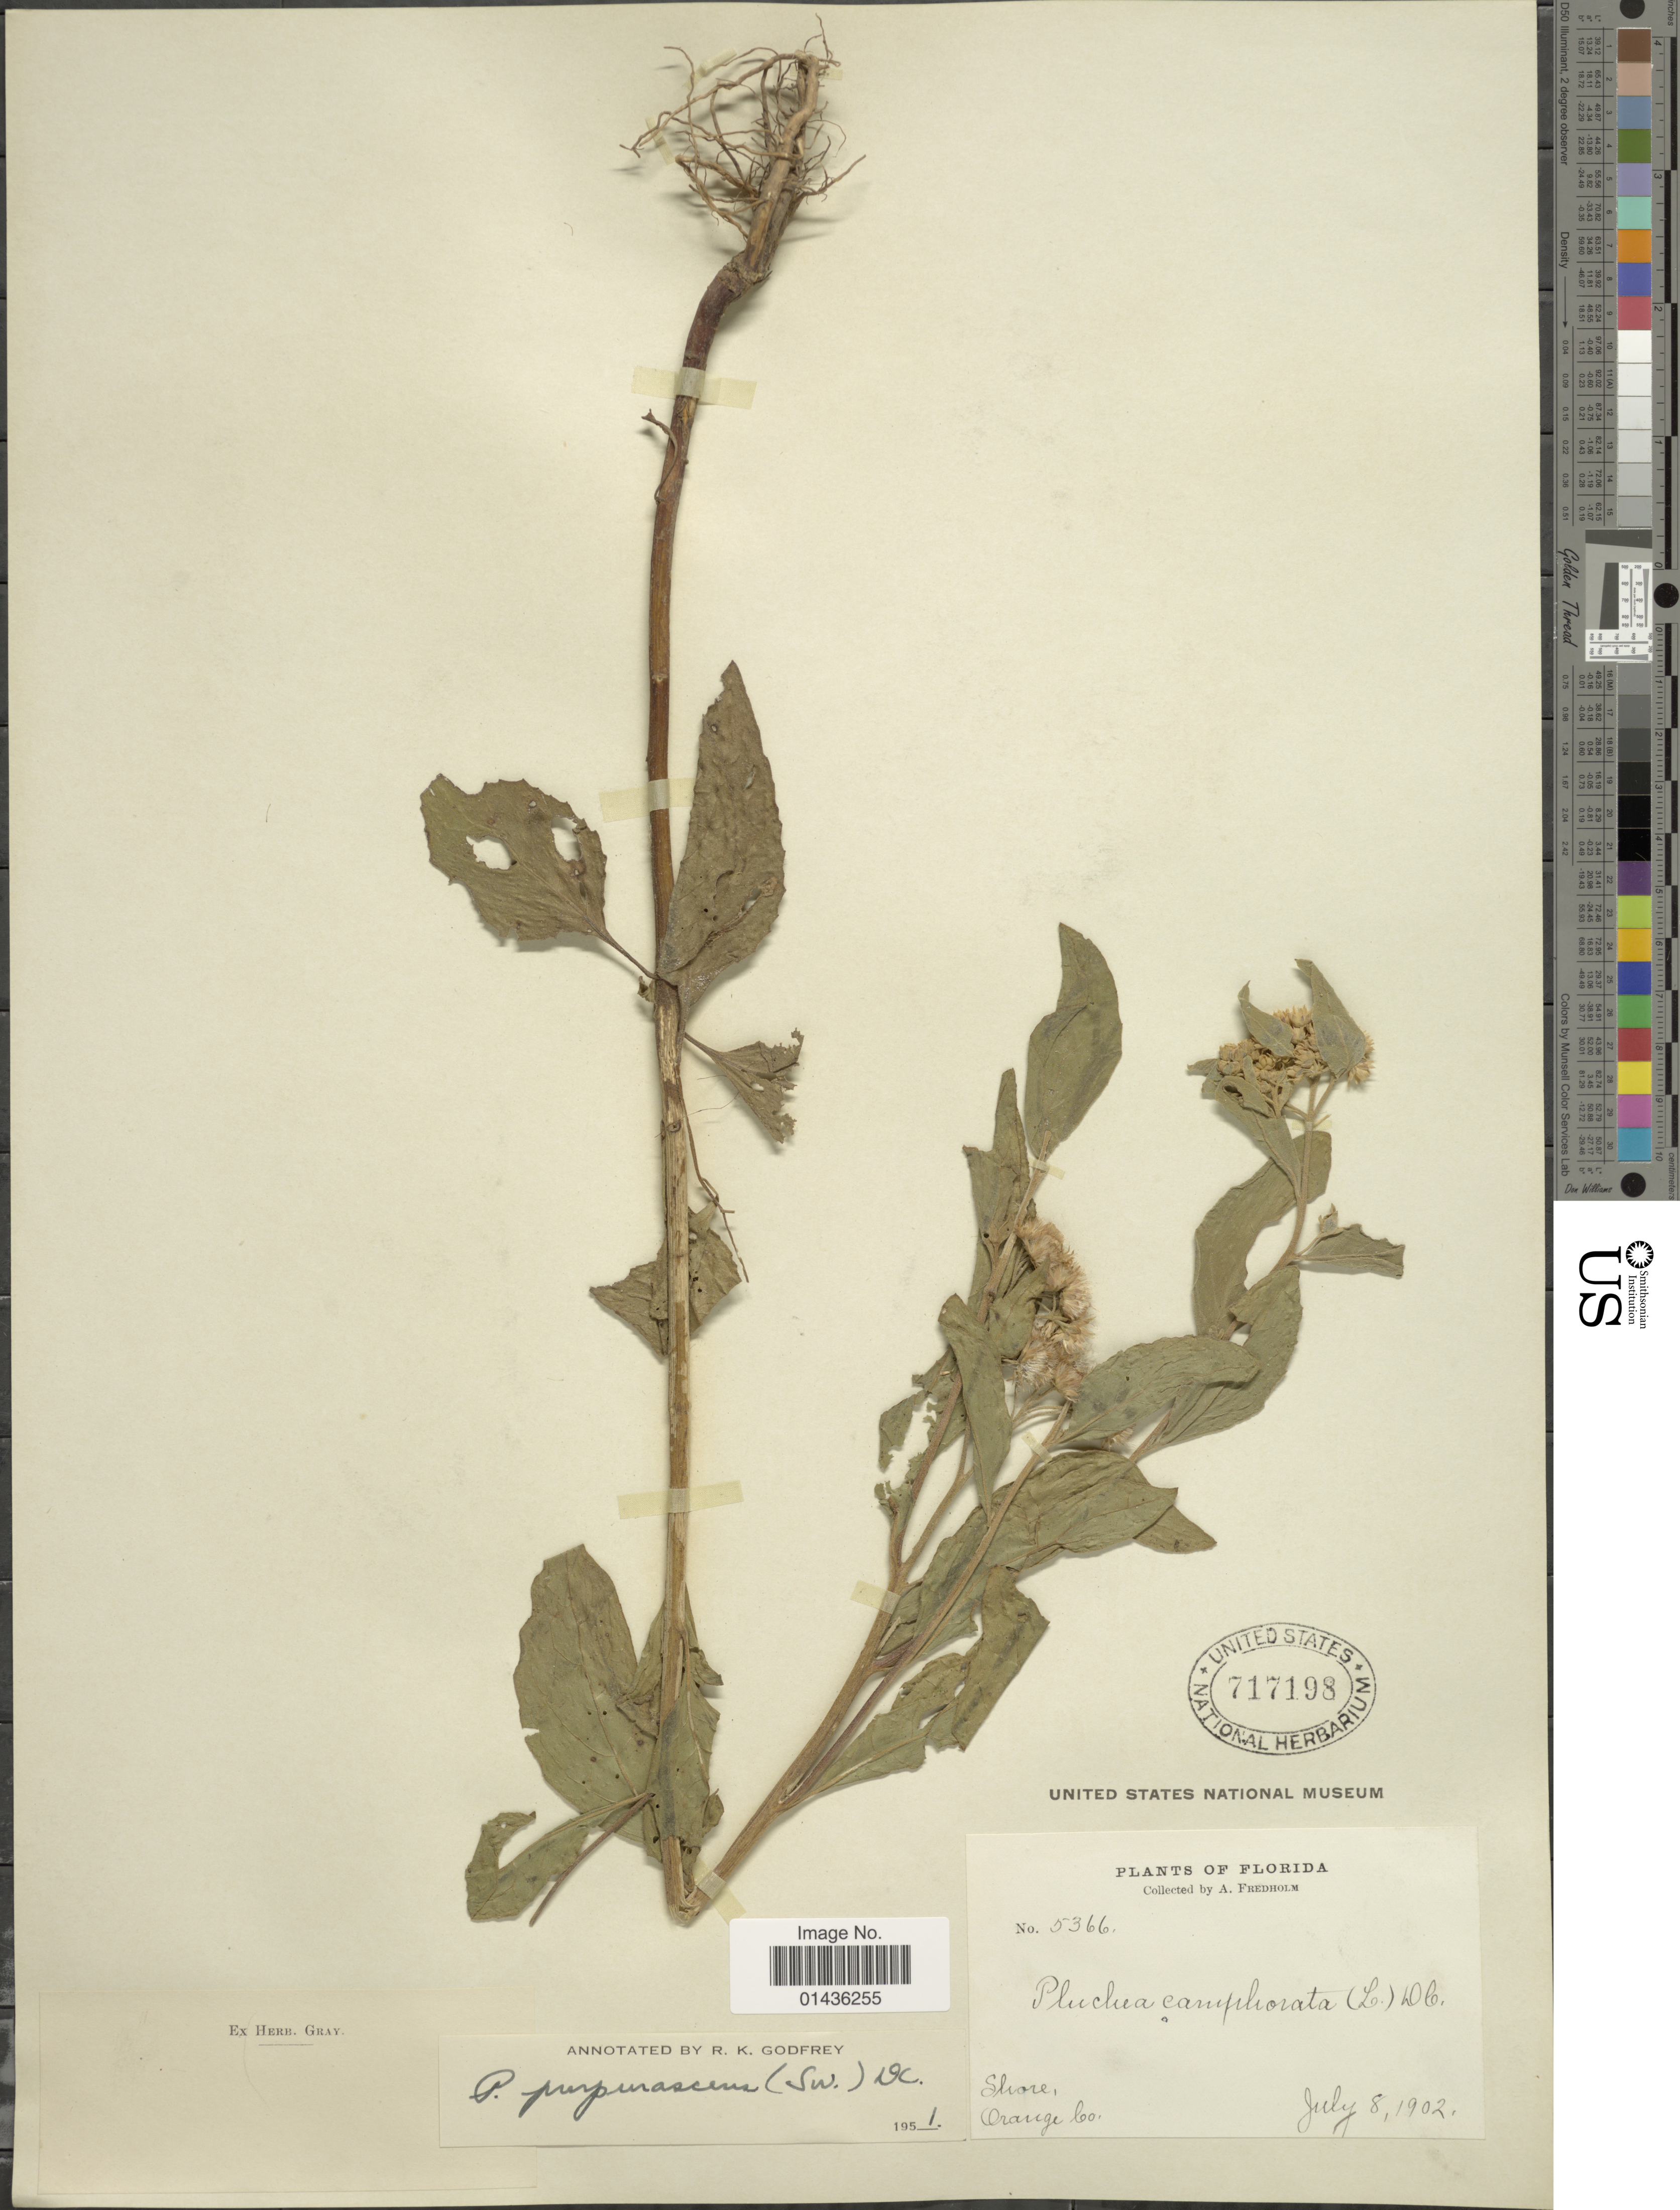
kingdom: Plantae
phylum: Tracheophyta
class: Magnoliopsida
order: Asterales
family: Asteraceae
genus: Pluchea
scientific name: Pluchea odorata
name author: (L.) Cass.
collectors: A. Fredholm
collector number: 5366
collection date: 1902-07-08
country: United States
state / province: Florida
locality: Orange Co.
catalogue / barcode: US 717198